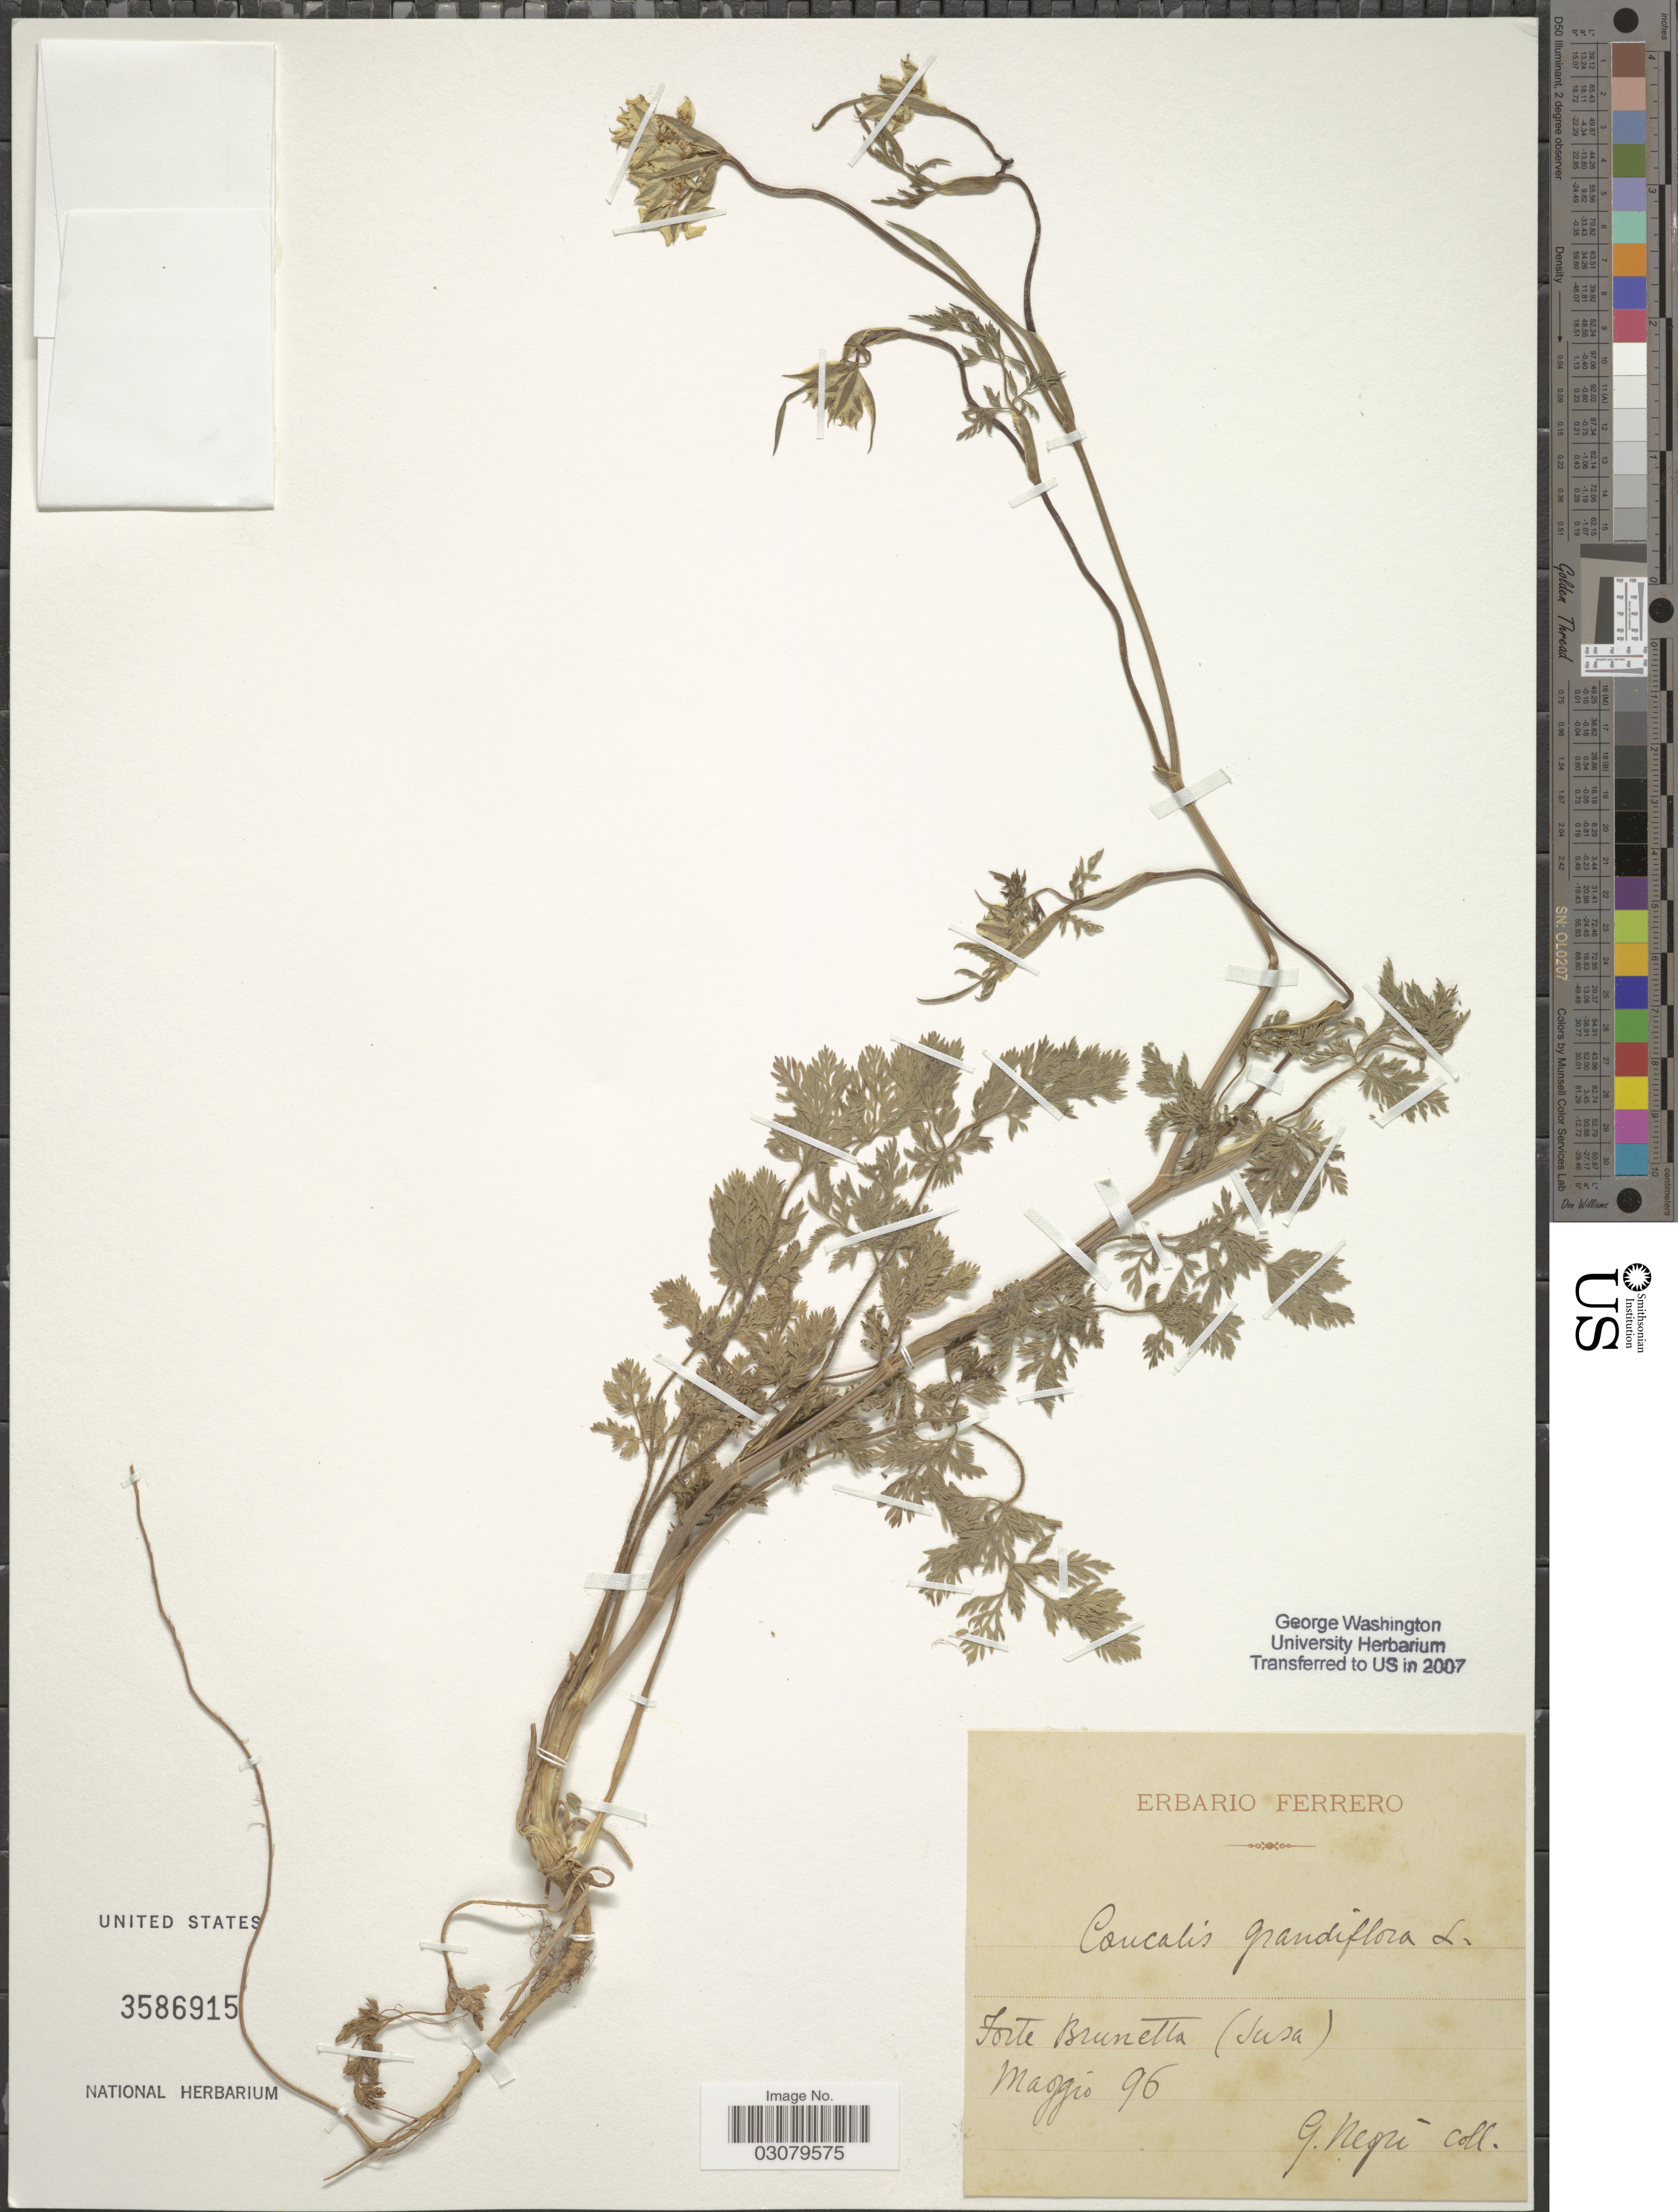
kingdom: Plantae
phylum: Tracheophyta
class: Magnoliopsida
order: Apiales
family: Apiaceae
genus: Caucalis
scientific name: Caucalis grandiflora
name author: L.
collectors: G. Negri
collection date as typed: Transcribed d/m/y: /6/96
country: Switzerland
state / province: Jura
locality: Forte Brunetta.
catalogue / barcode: US 3586915